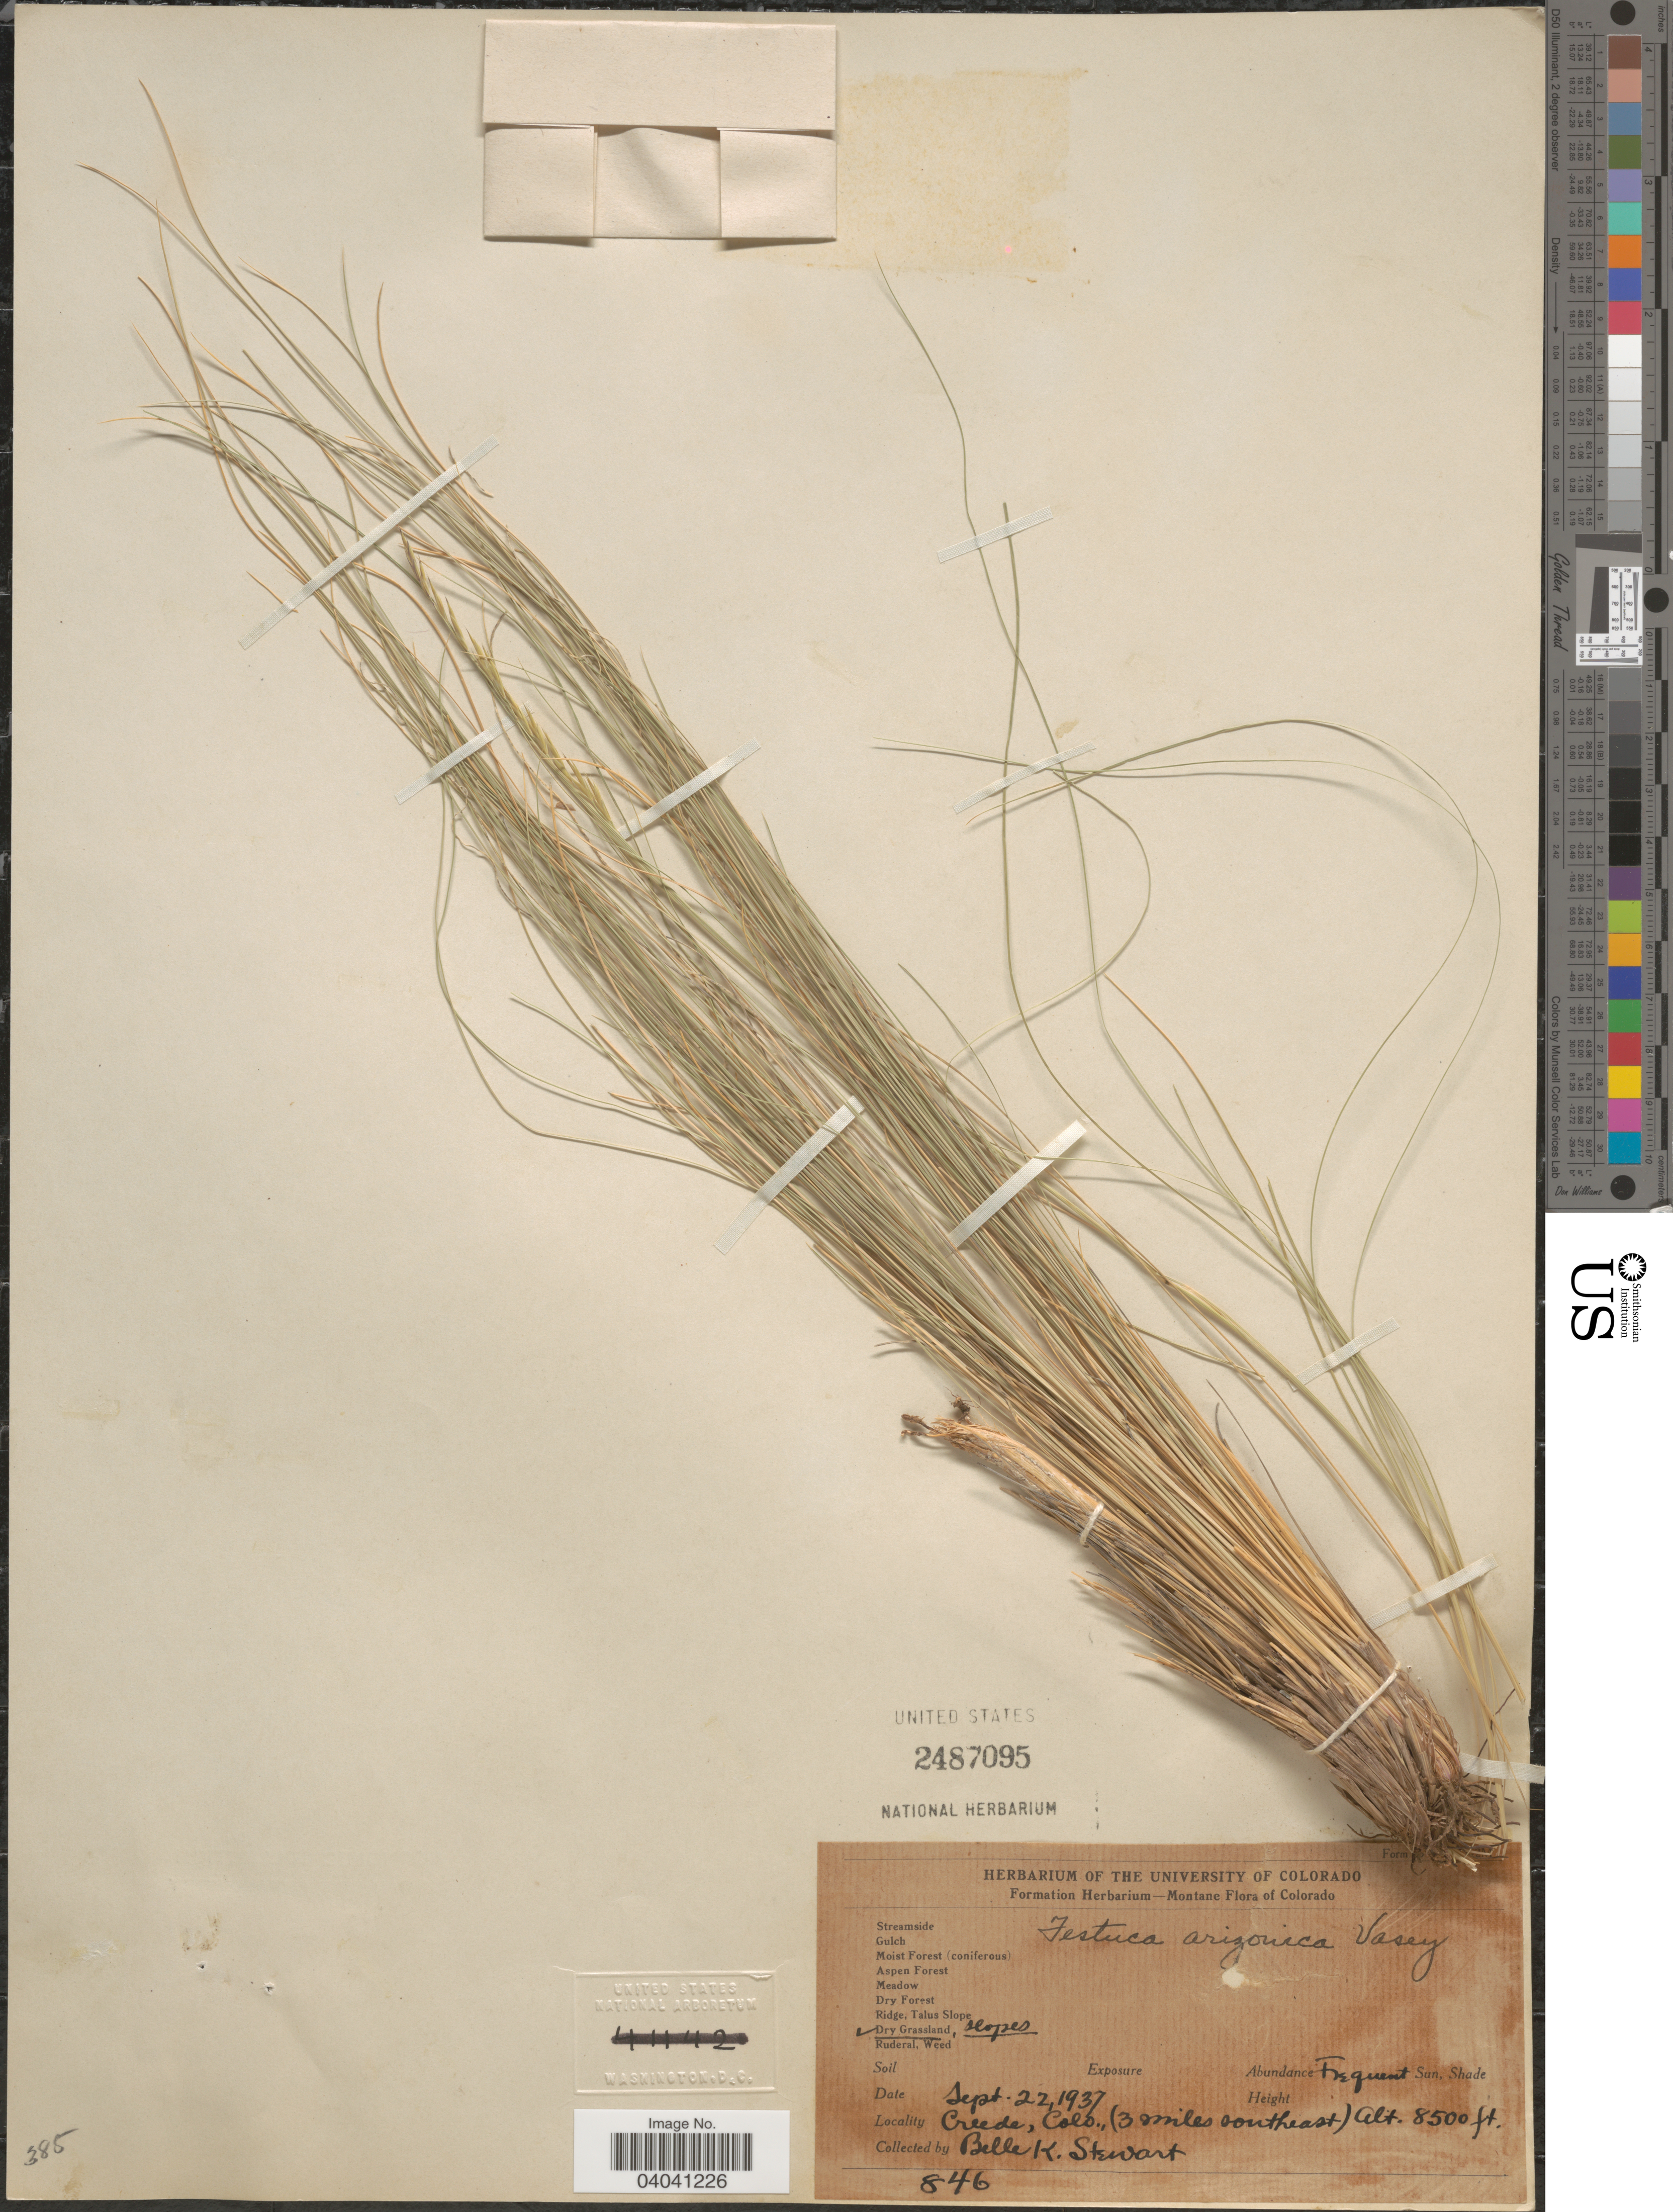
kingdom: Plantae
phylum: Tracheophyta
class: Liliopsida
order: Poales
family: Poaceae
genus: Festuca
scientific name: Festuca arizonica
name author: Vasey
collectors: B. Stewart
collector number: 846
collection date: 1937-09-22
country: United States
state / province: Colorado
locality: Creede, (3 miles southeast).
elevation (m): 2591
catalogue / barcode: US 2487095